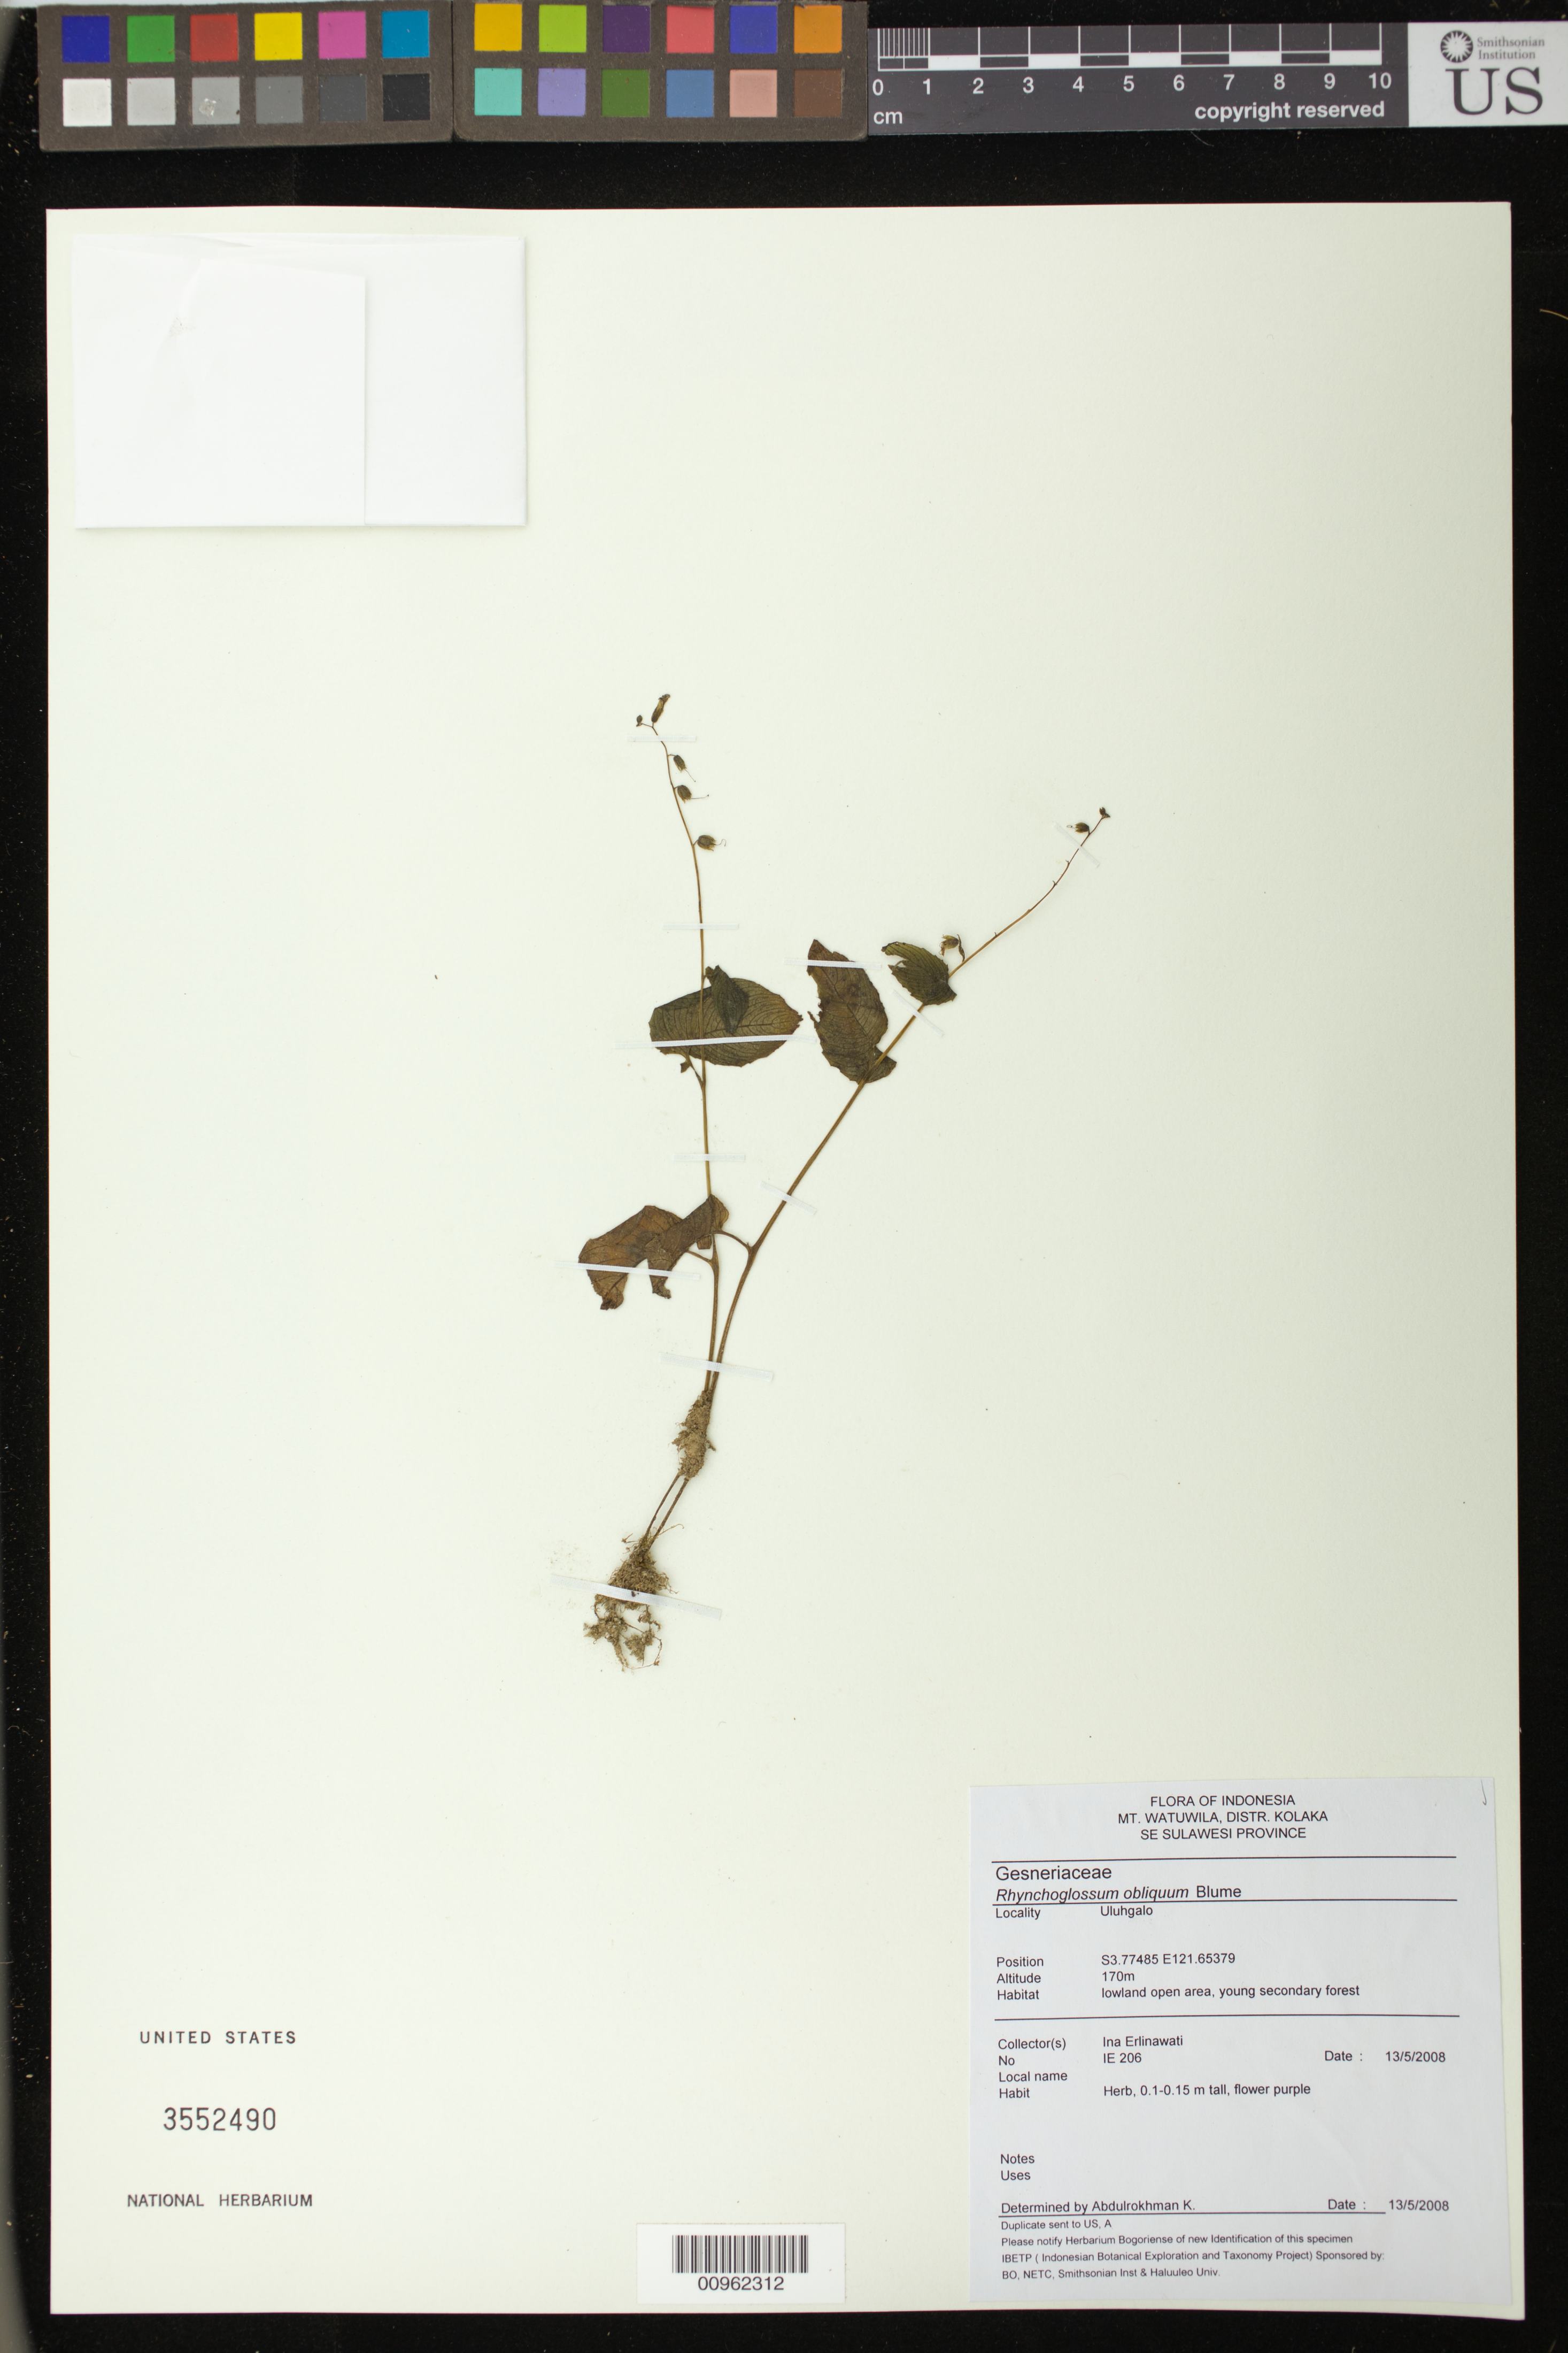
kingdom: Plantae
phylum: Tracheophyta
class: Magnoliopsida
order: Lamiales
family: Gesneriaceae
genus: Rhynchoglossum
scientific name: Rhynchoglossum obliquum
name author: Blume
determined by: Abdulrokhman, K.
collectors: I. Erlinawati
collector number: IE 206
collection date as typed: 13 May 2008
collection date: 2008-05-13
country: Indonesia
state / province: Sulawesi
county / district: Sulawesi Tenggara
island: Sulawesi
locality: Mt. Watuwila, Distr. Kolaka, Uluhgalo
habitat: Lowland open area, young secondary forest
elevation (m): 170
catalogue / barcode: US 3552490